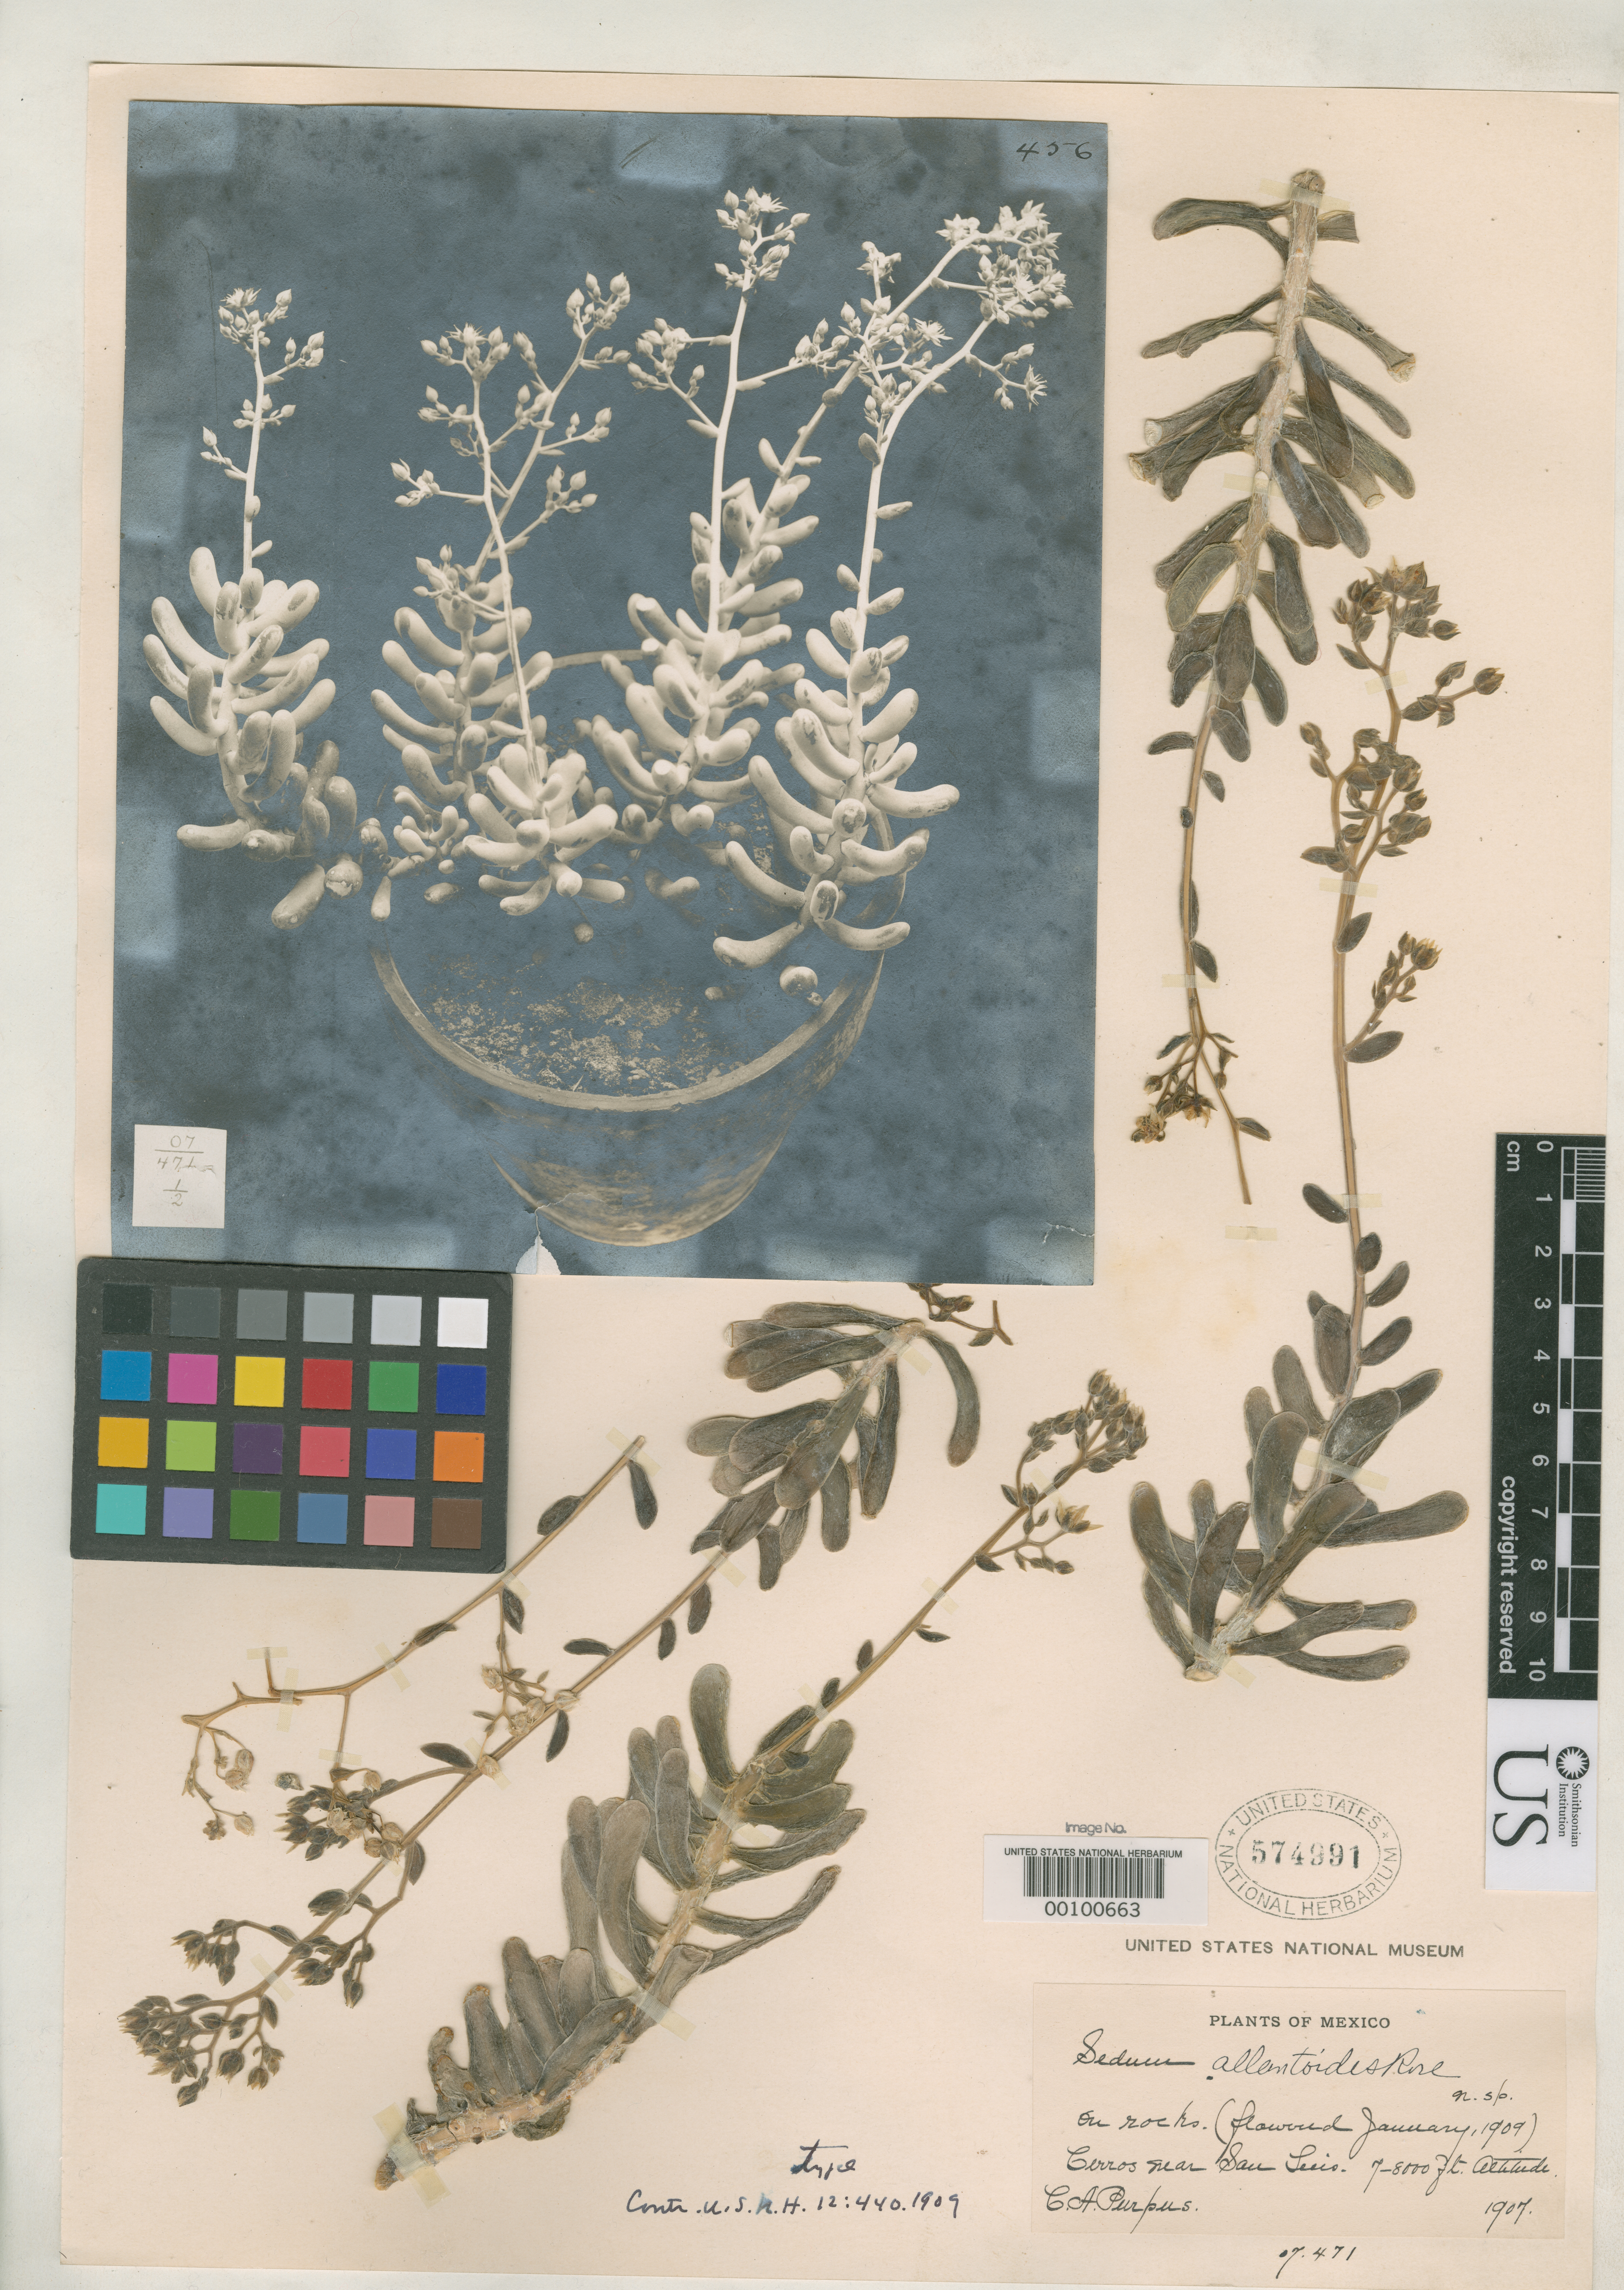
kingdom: Plantae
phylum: Tracheophyta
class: Magnoliopsida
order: Saxifragales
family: Crassulaceae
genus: Sedum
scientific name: Sedum allantoides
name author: Rose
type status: Isotype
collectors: C. A. Purpus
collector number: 417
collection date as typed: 1907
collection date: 1907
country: Mexico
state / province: Oaxaca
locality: Cerros near San Luis.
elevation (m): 2100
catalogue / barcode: US 574991